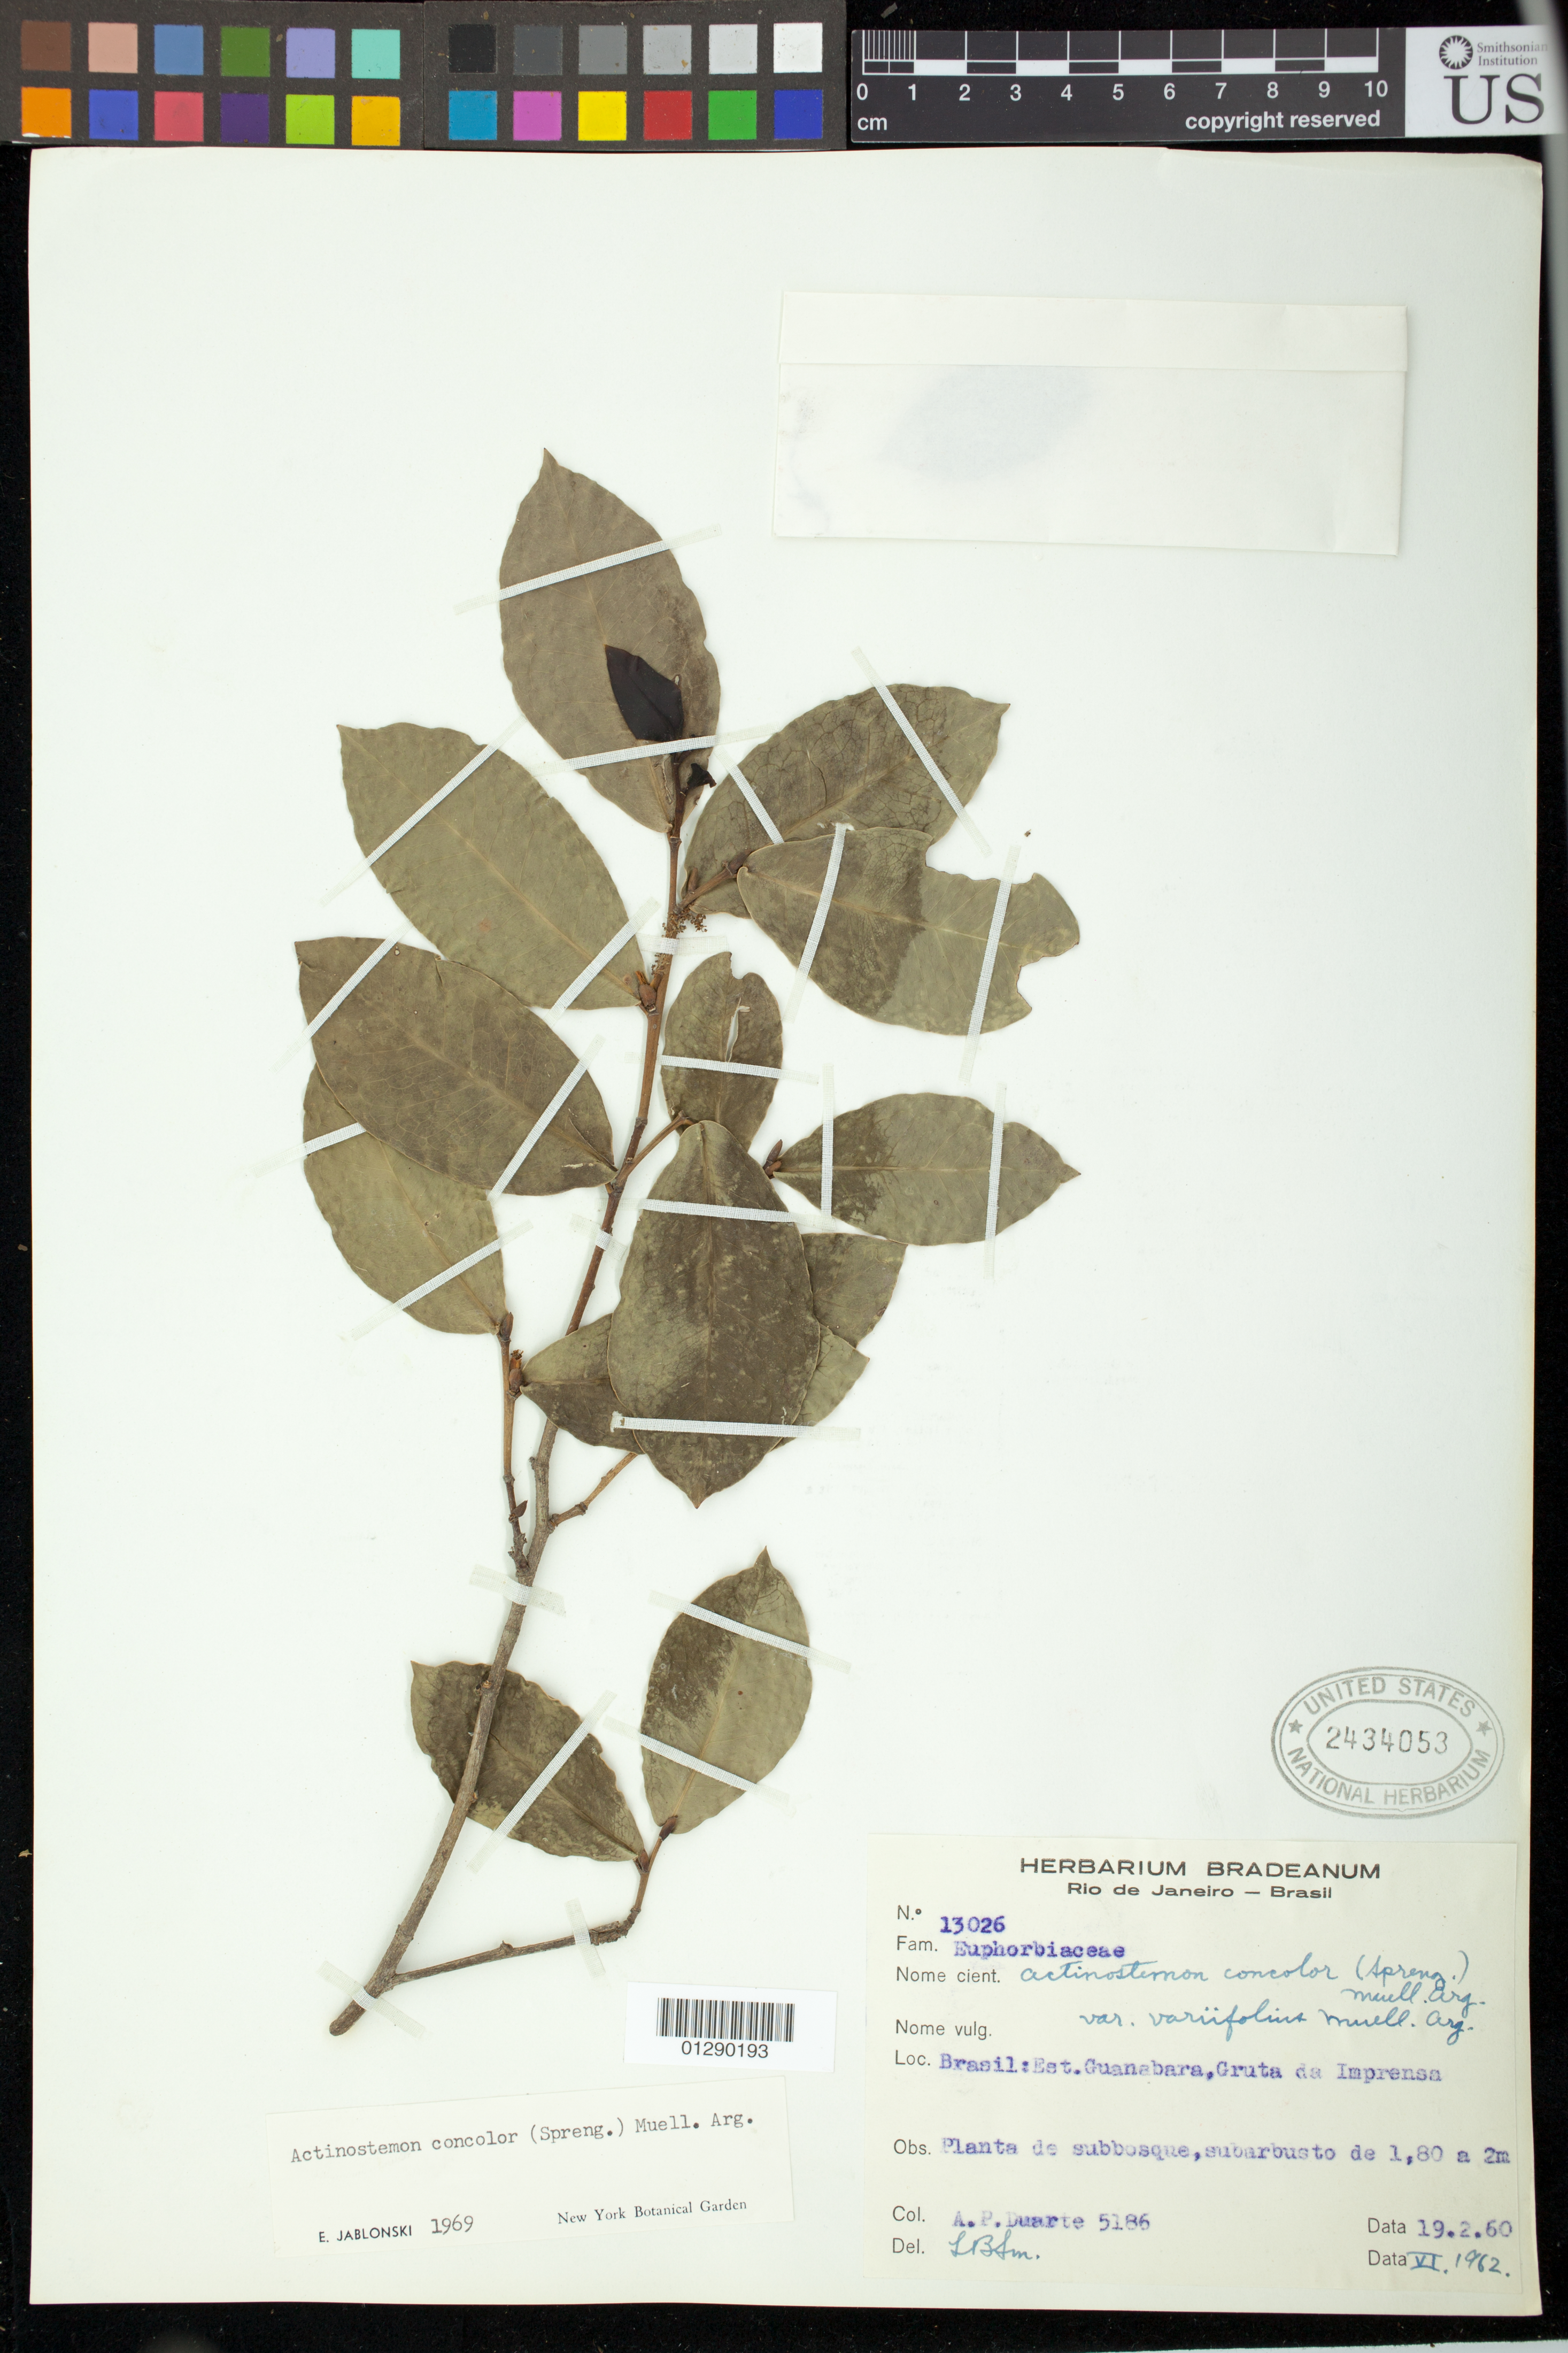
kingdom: Plantae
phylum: Tracheophyta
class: Magnoliopsida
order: Malpighiales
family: Euphorbiaceae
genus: Actinostemon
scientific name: Actinostemon concolor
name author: (Spreng.) Müll. Arg.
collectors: A. P. Duarte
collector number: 5186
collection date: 1960-02-19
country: Brazil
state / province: Rio de Janeiro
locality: Gruta da Imprensa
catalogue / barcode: US 2434053